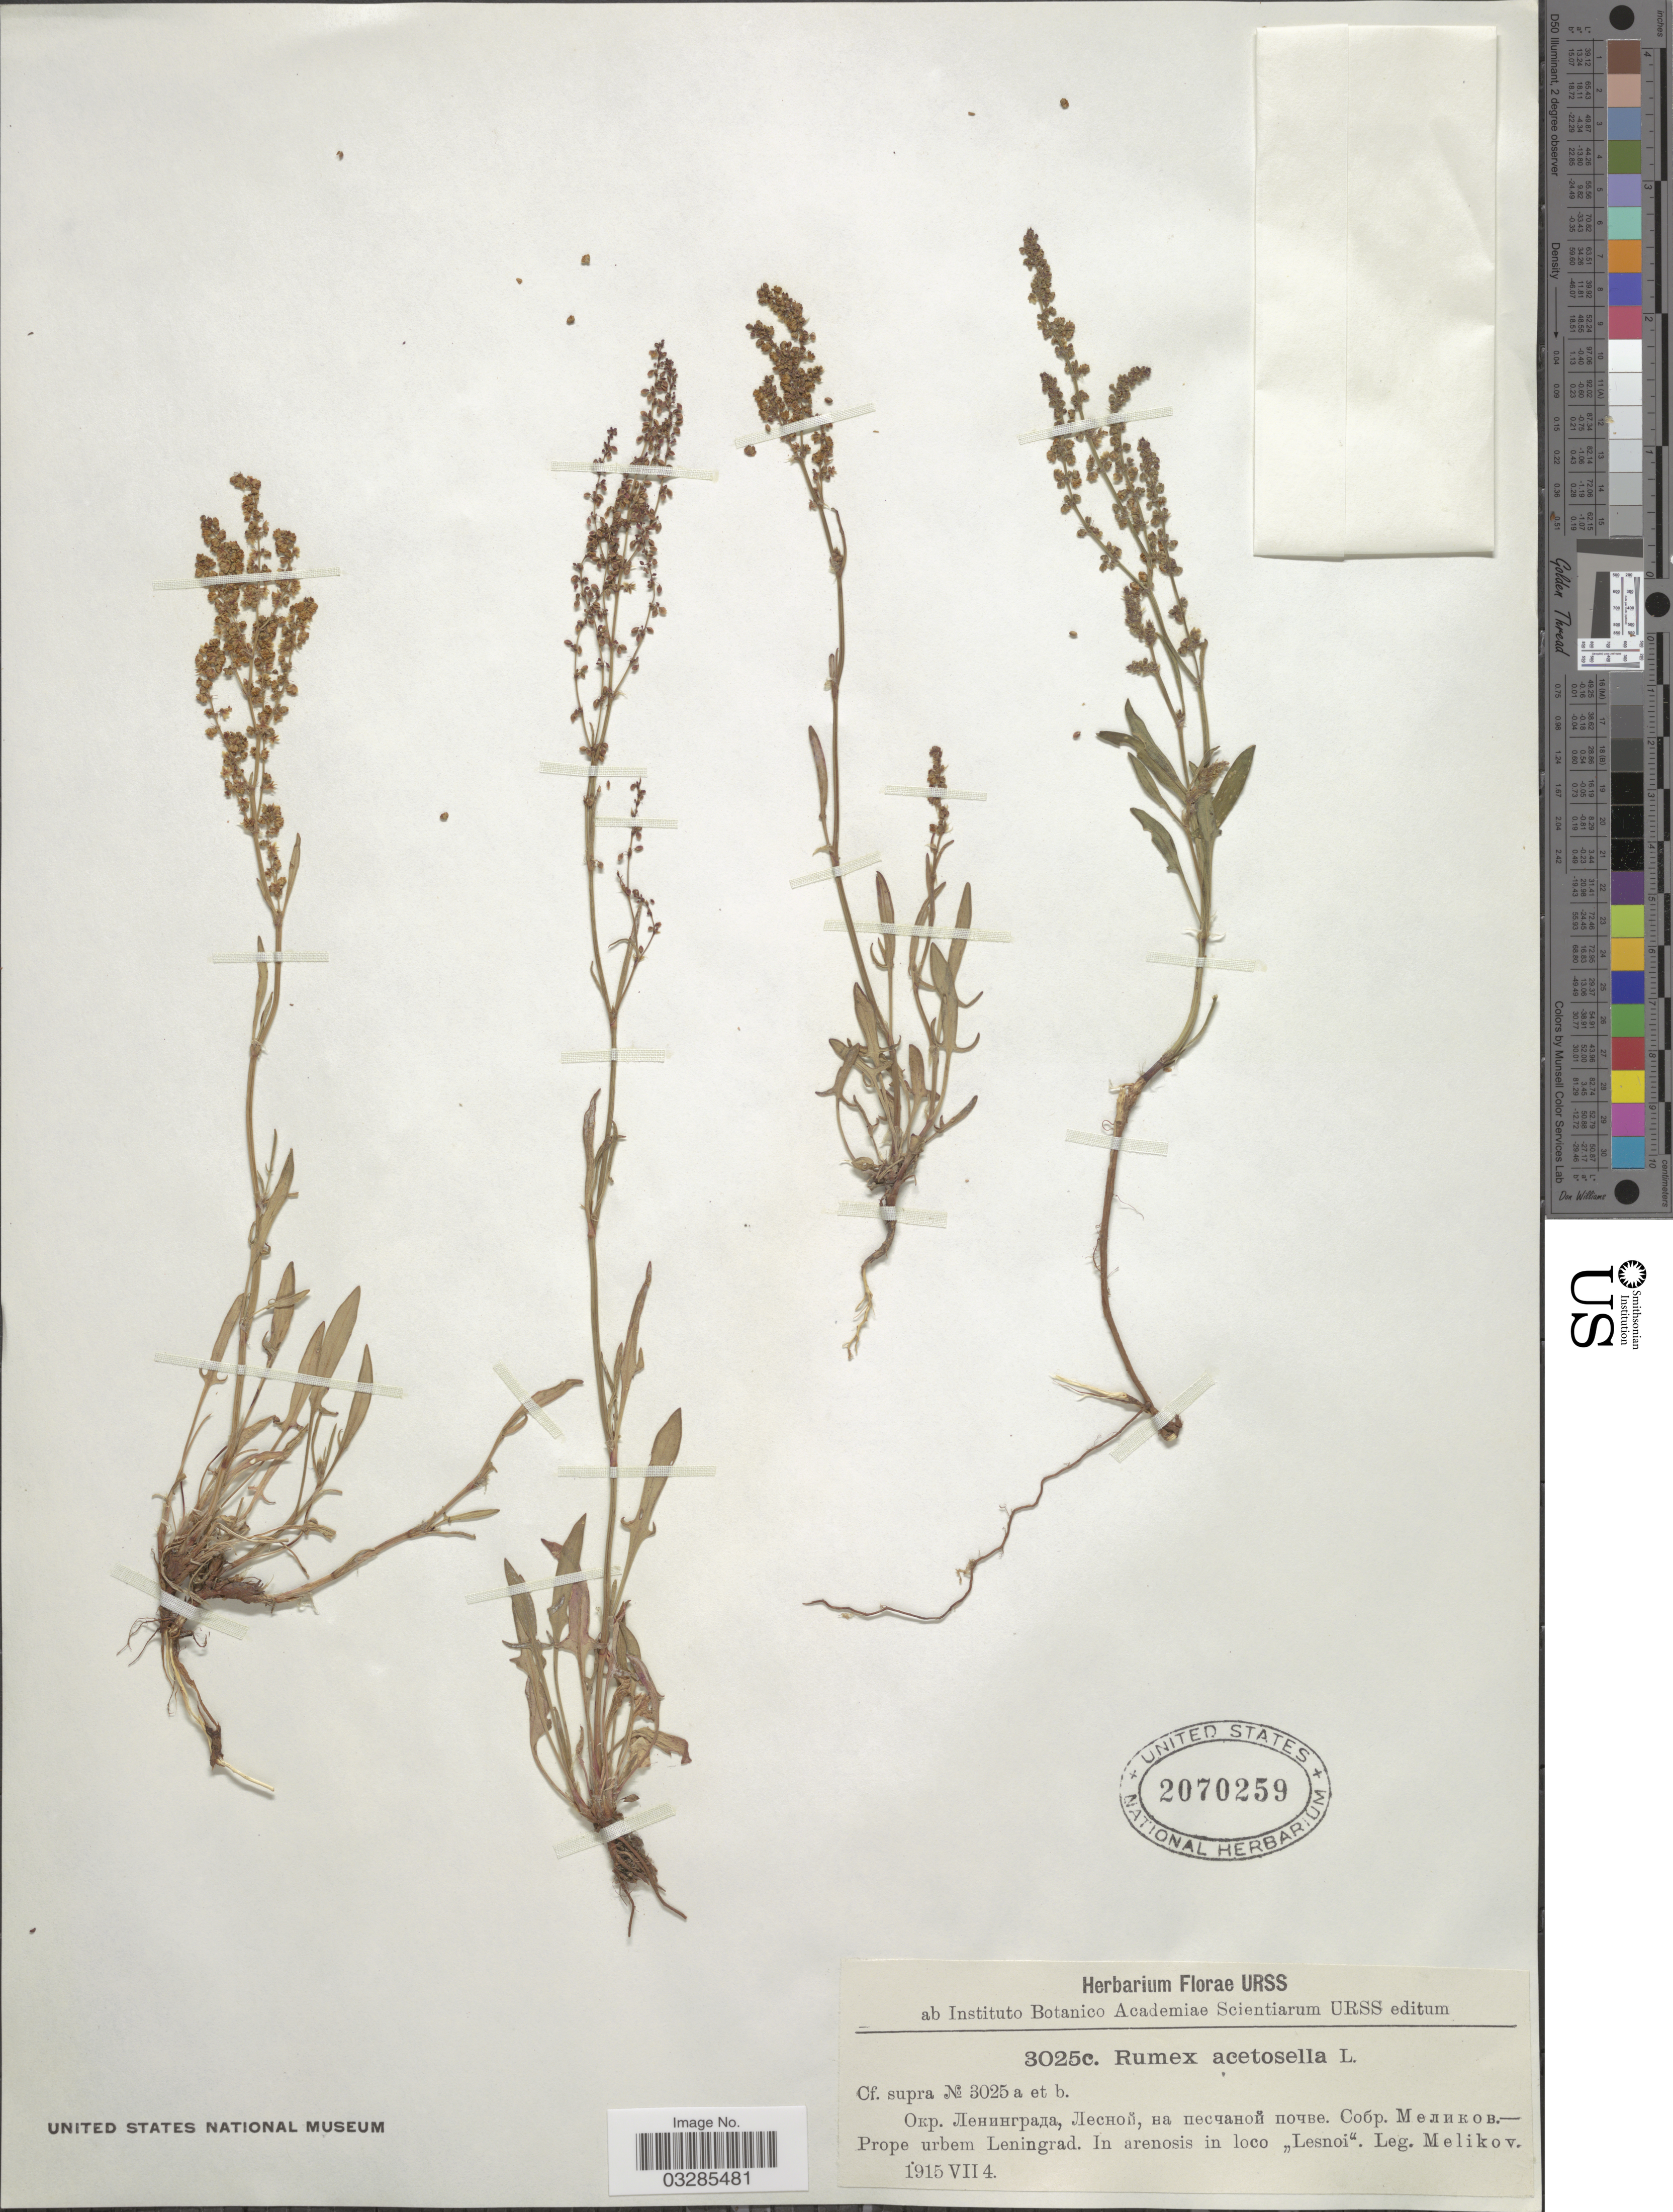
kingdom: Plantae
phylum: Tracheophyta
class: Magnoliopsida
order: Caryophyllales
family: Polygonaceae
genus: Rumex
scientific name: Rumex acetosella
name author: L.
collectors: Melikov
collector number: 3025c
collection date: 1915-07-04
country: Russian Federation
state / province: Leningrad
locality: Prope urbem Leningrad. In arenosis in loco "Lesnoi".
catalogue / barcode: US 2070259